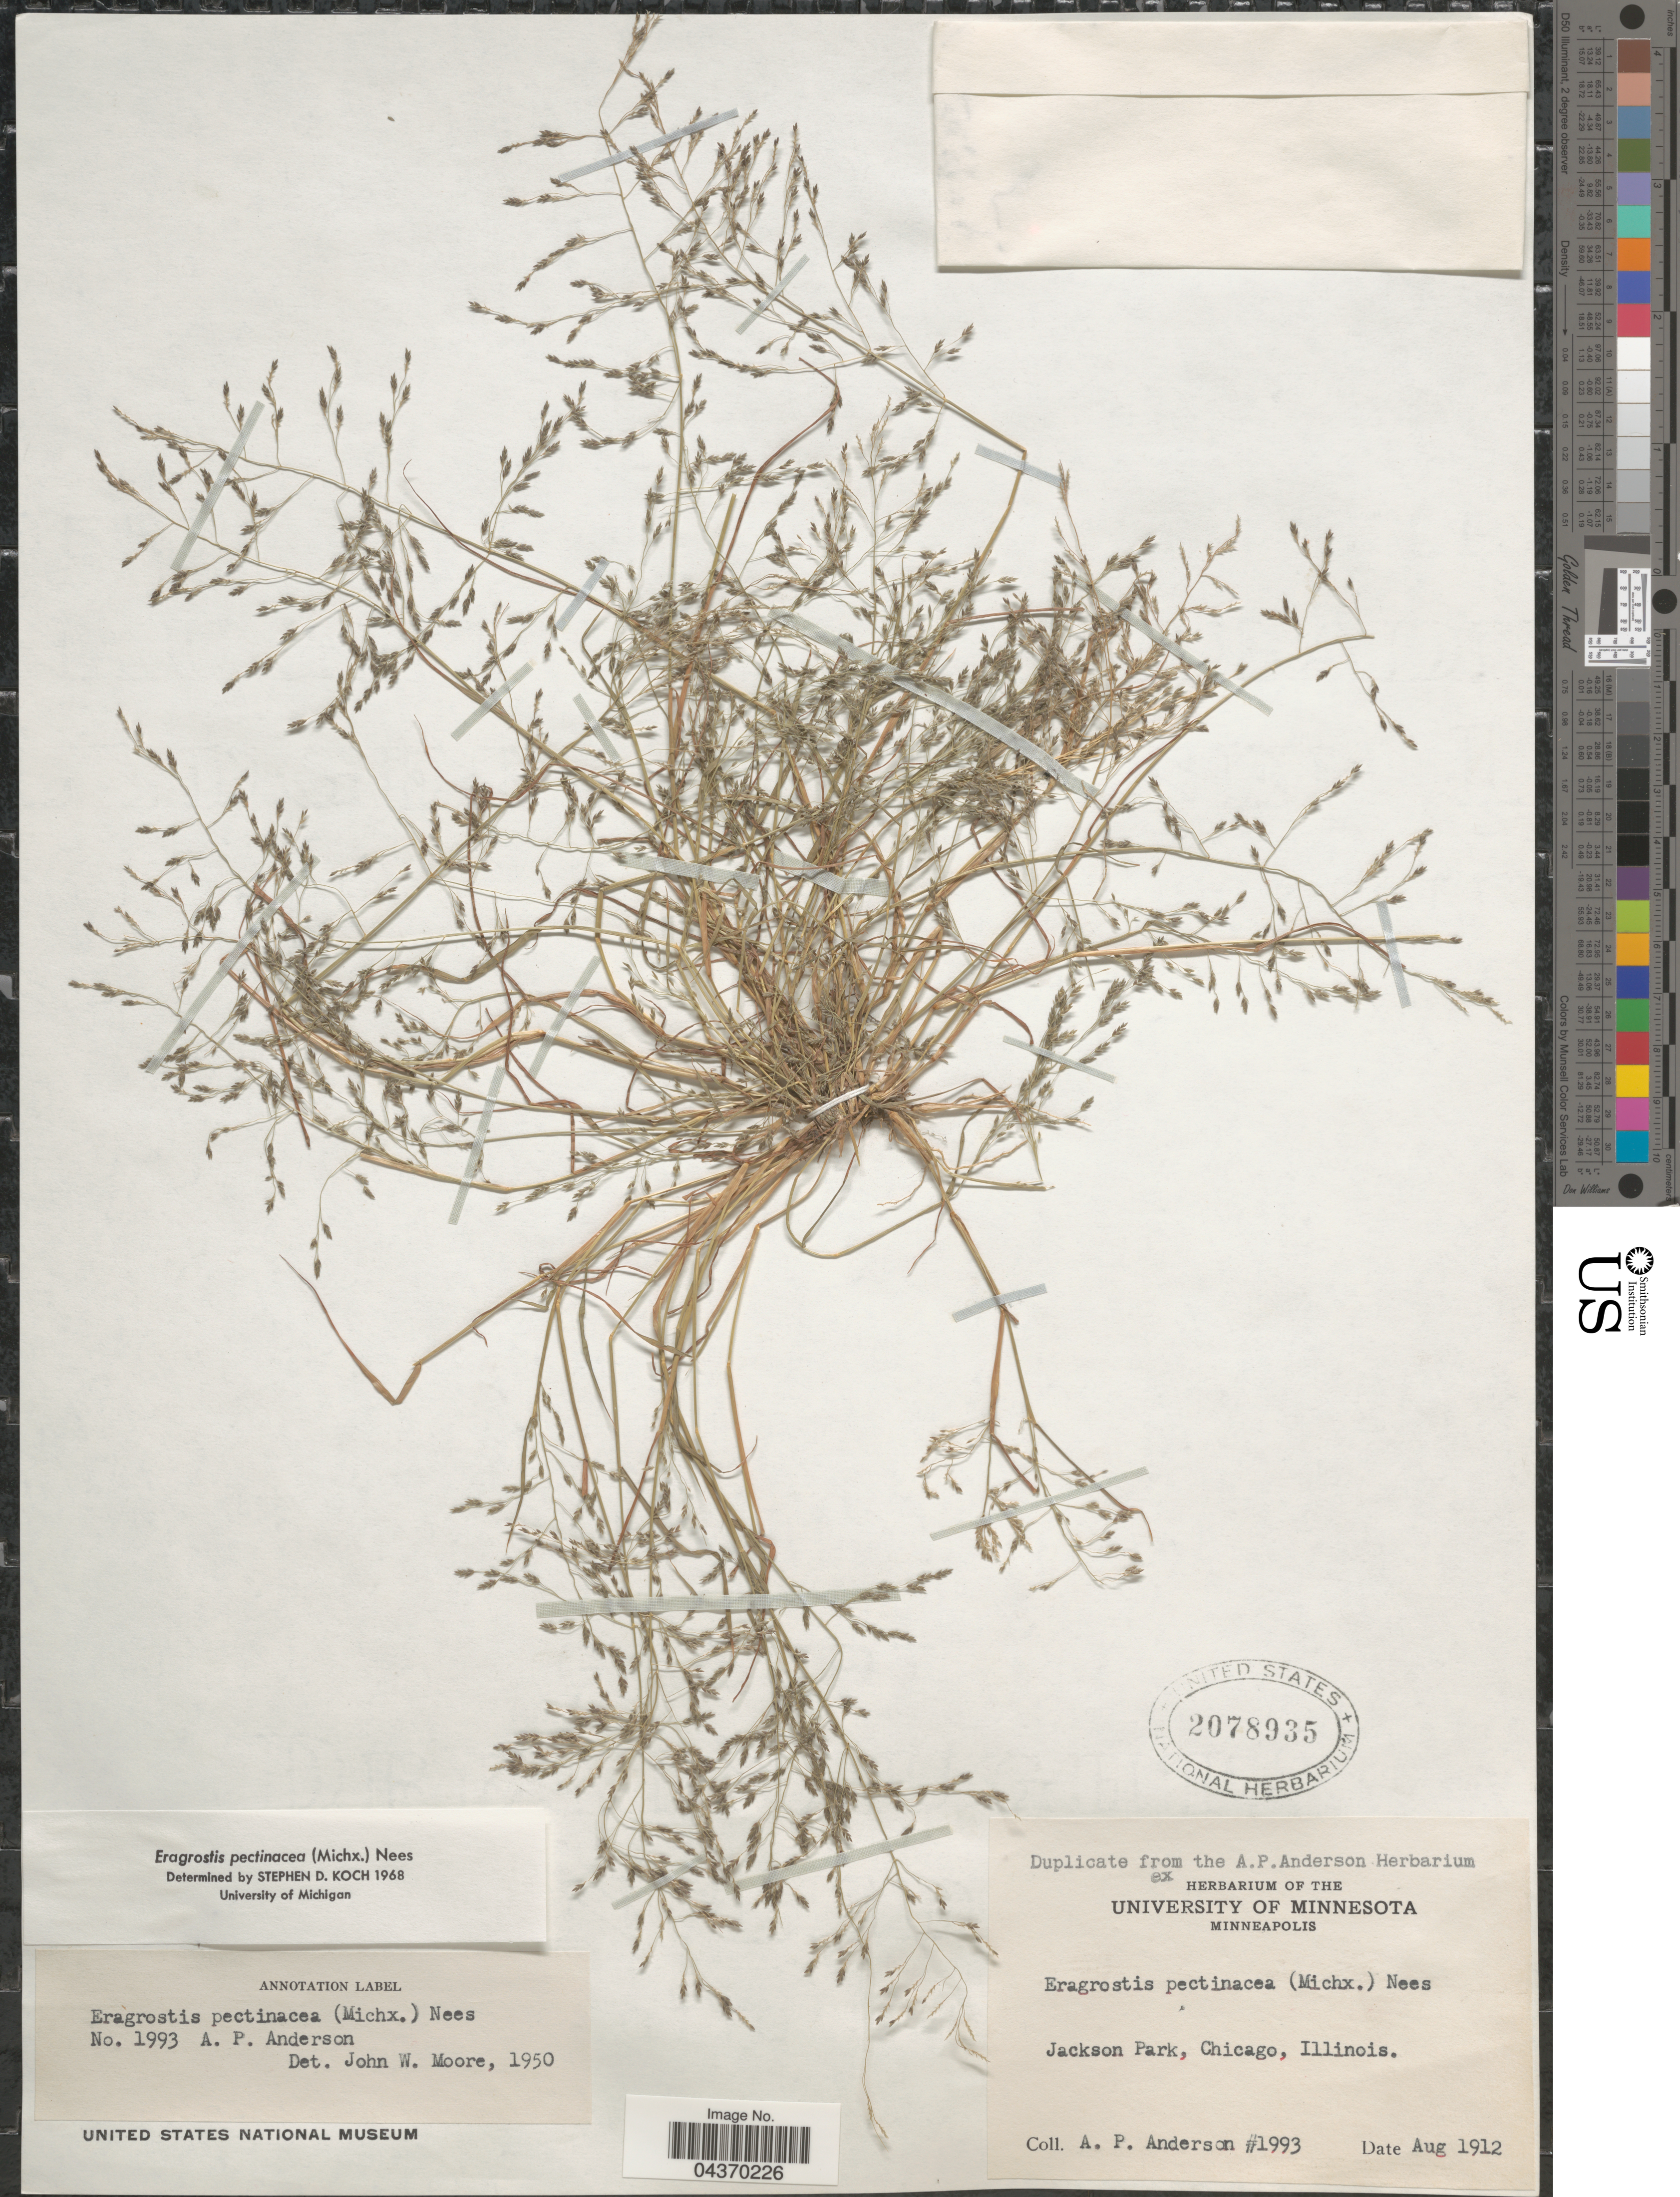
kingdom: Plantae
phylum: Tracheophyta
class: Liliopsida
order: Poales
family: Poaceae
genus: Eragrostis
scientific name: Eragrostis pectinacea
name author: (Michx.) Nees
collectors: A. P. Anderson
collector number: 1993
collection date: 1912-08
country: United States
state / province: Illinois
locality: Jackson Park, Chicago.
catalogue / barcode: US 2078935